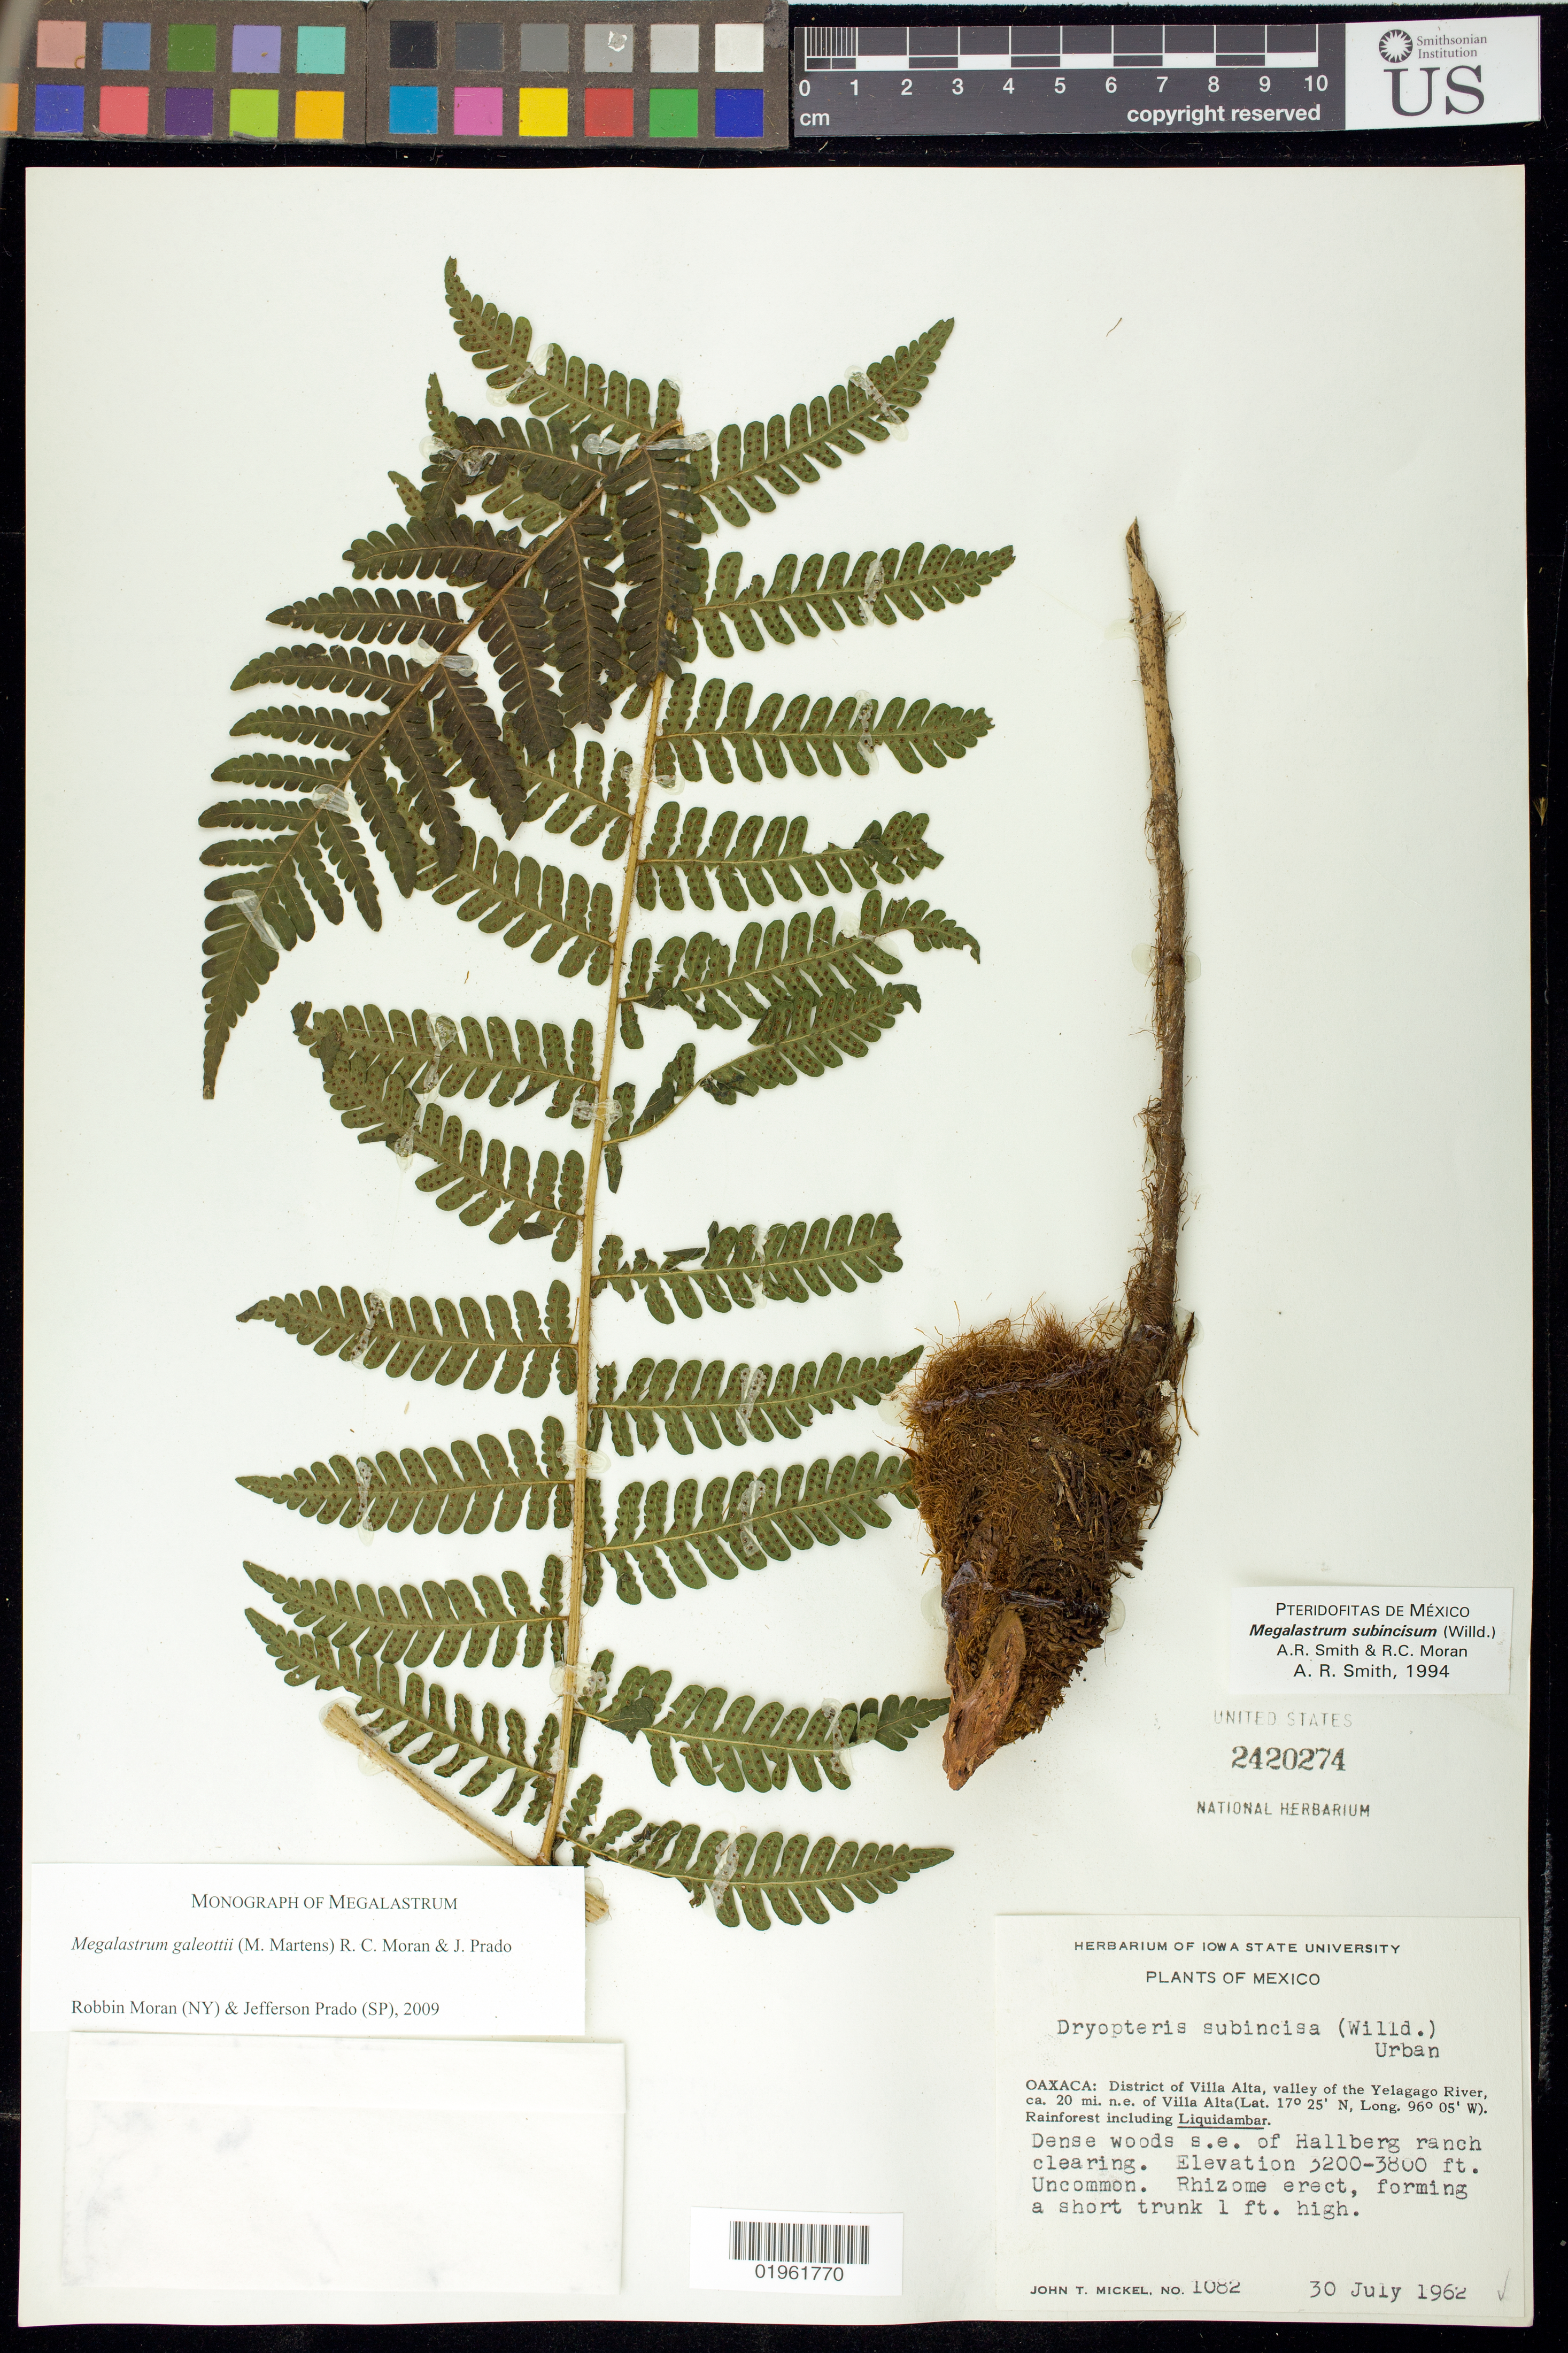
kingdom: Plantae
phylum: Tracheophyta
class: Polypodiopsida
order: Polypodiales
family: Dryopteridaceae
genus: Megalastrum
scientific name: Megalastrum galeottii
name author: (M. Martens) R.C. Moran & J. Prado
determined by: Moran, R. C.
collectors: J. T. Mickel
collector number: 1082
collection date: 1962-07-30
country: Mexico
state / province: Oaxaca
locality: District of Villa Alta, valley of the Yelagago river, ca. 20mi. n.e. of Villa Alta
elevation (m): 1158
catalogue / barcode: US 2420274